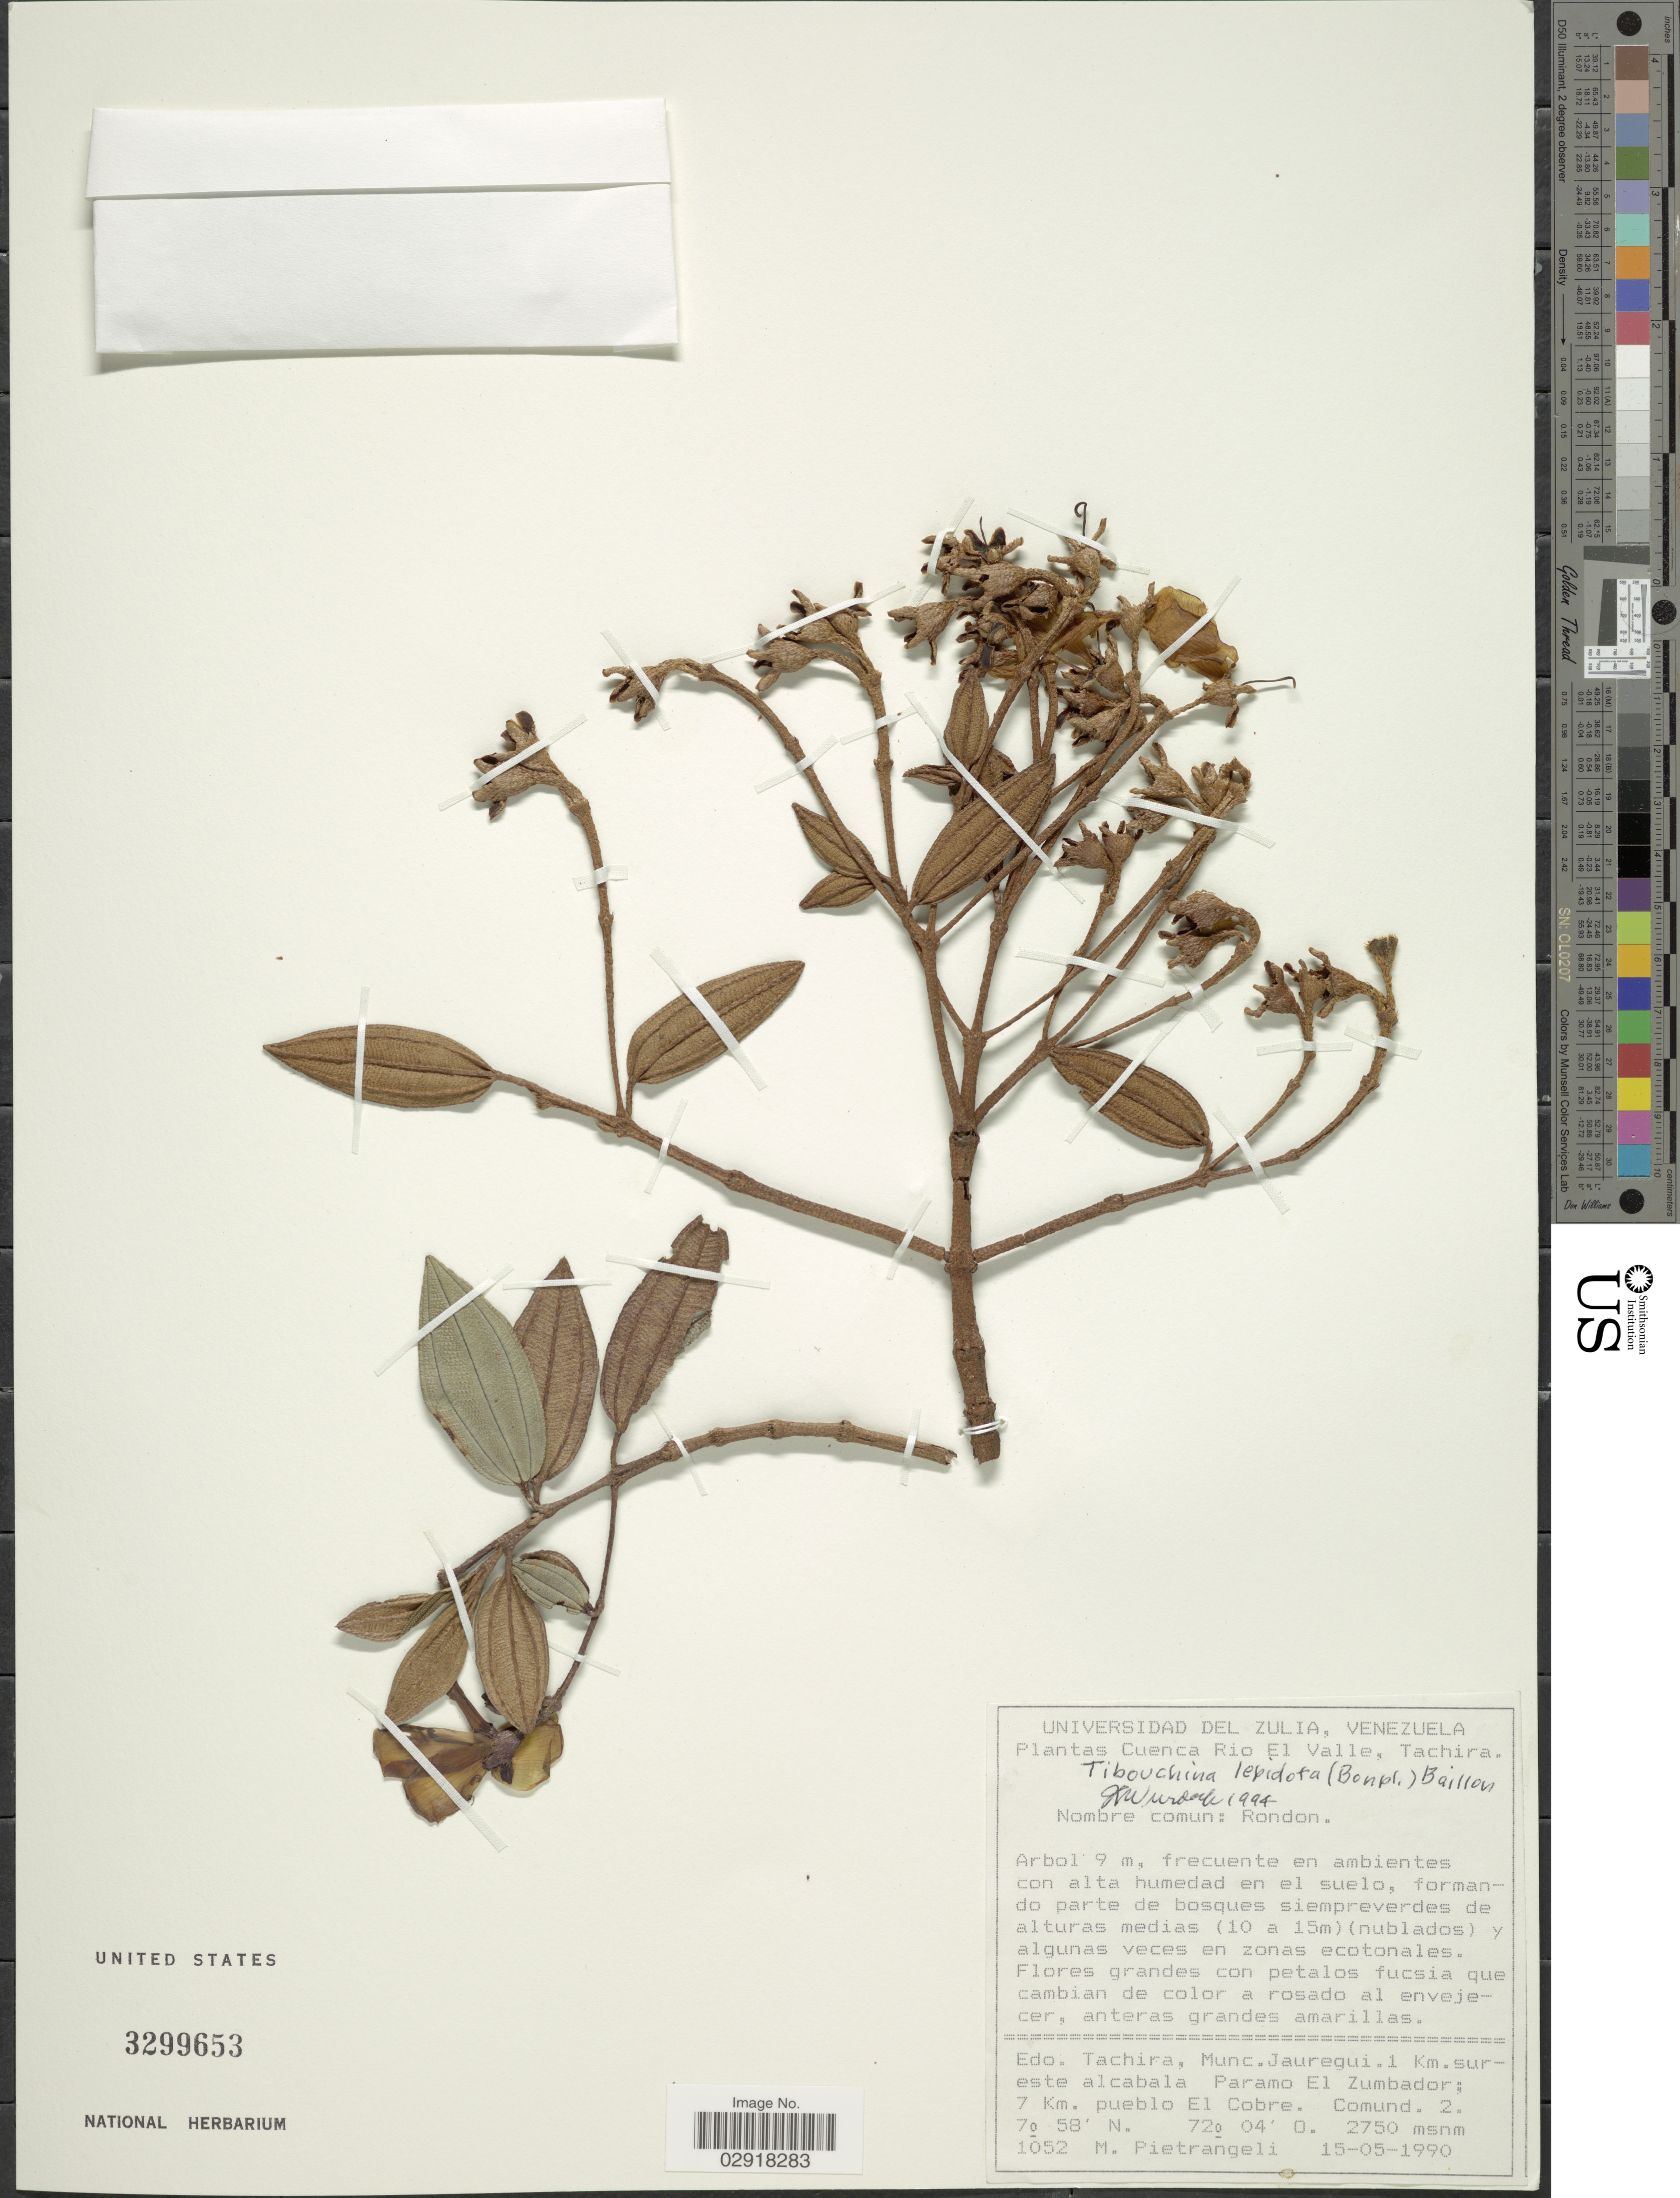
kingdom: Plantae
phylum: Tracheophyta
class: Magnoliopsida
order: Myrtales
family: Melastomataceae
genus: Andesanthus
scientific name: Andesanthus lepidotus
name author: (Humb. & Bonpl.) P.J.F. Guim. & Michelang.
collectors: M. Pietrangeli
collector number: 1052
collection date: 1990-05-15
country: Venezuela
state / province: Tachira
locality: Cuenca Rio El Valle. Munc. Jauregui. 1 Km. sureste alcabala Paramo El Zumbador; 7 Km. pueblo El Cobre. Comund. 2.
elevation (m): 2750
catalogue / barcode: US 3299653